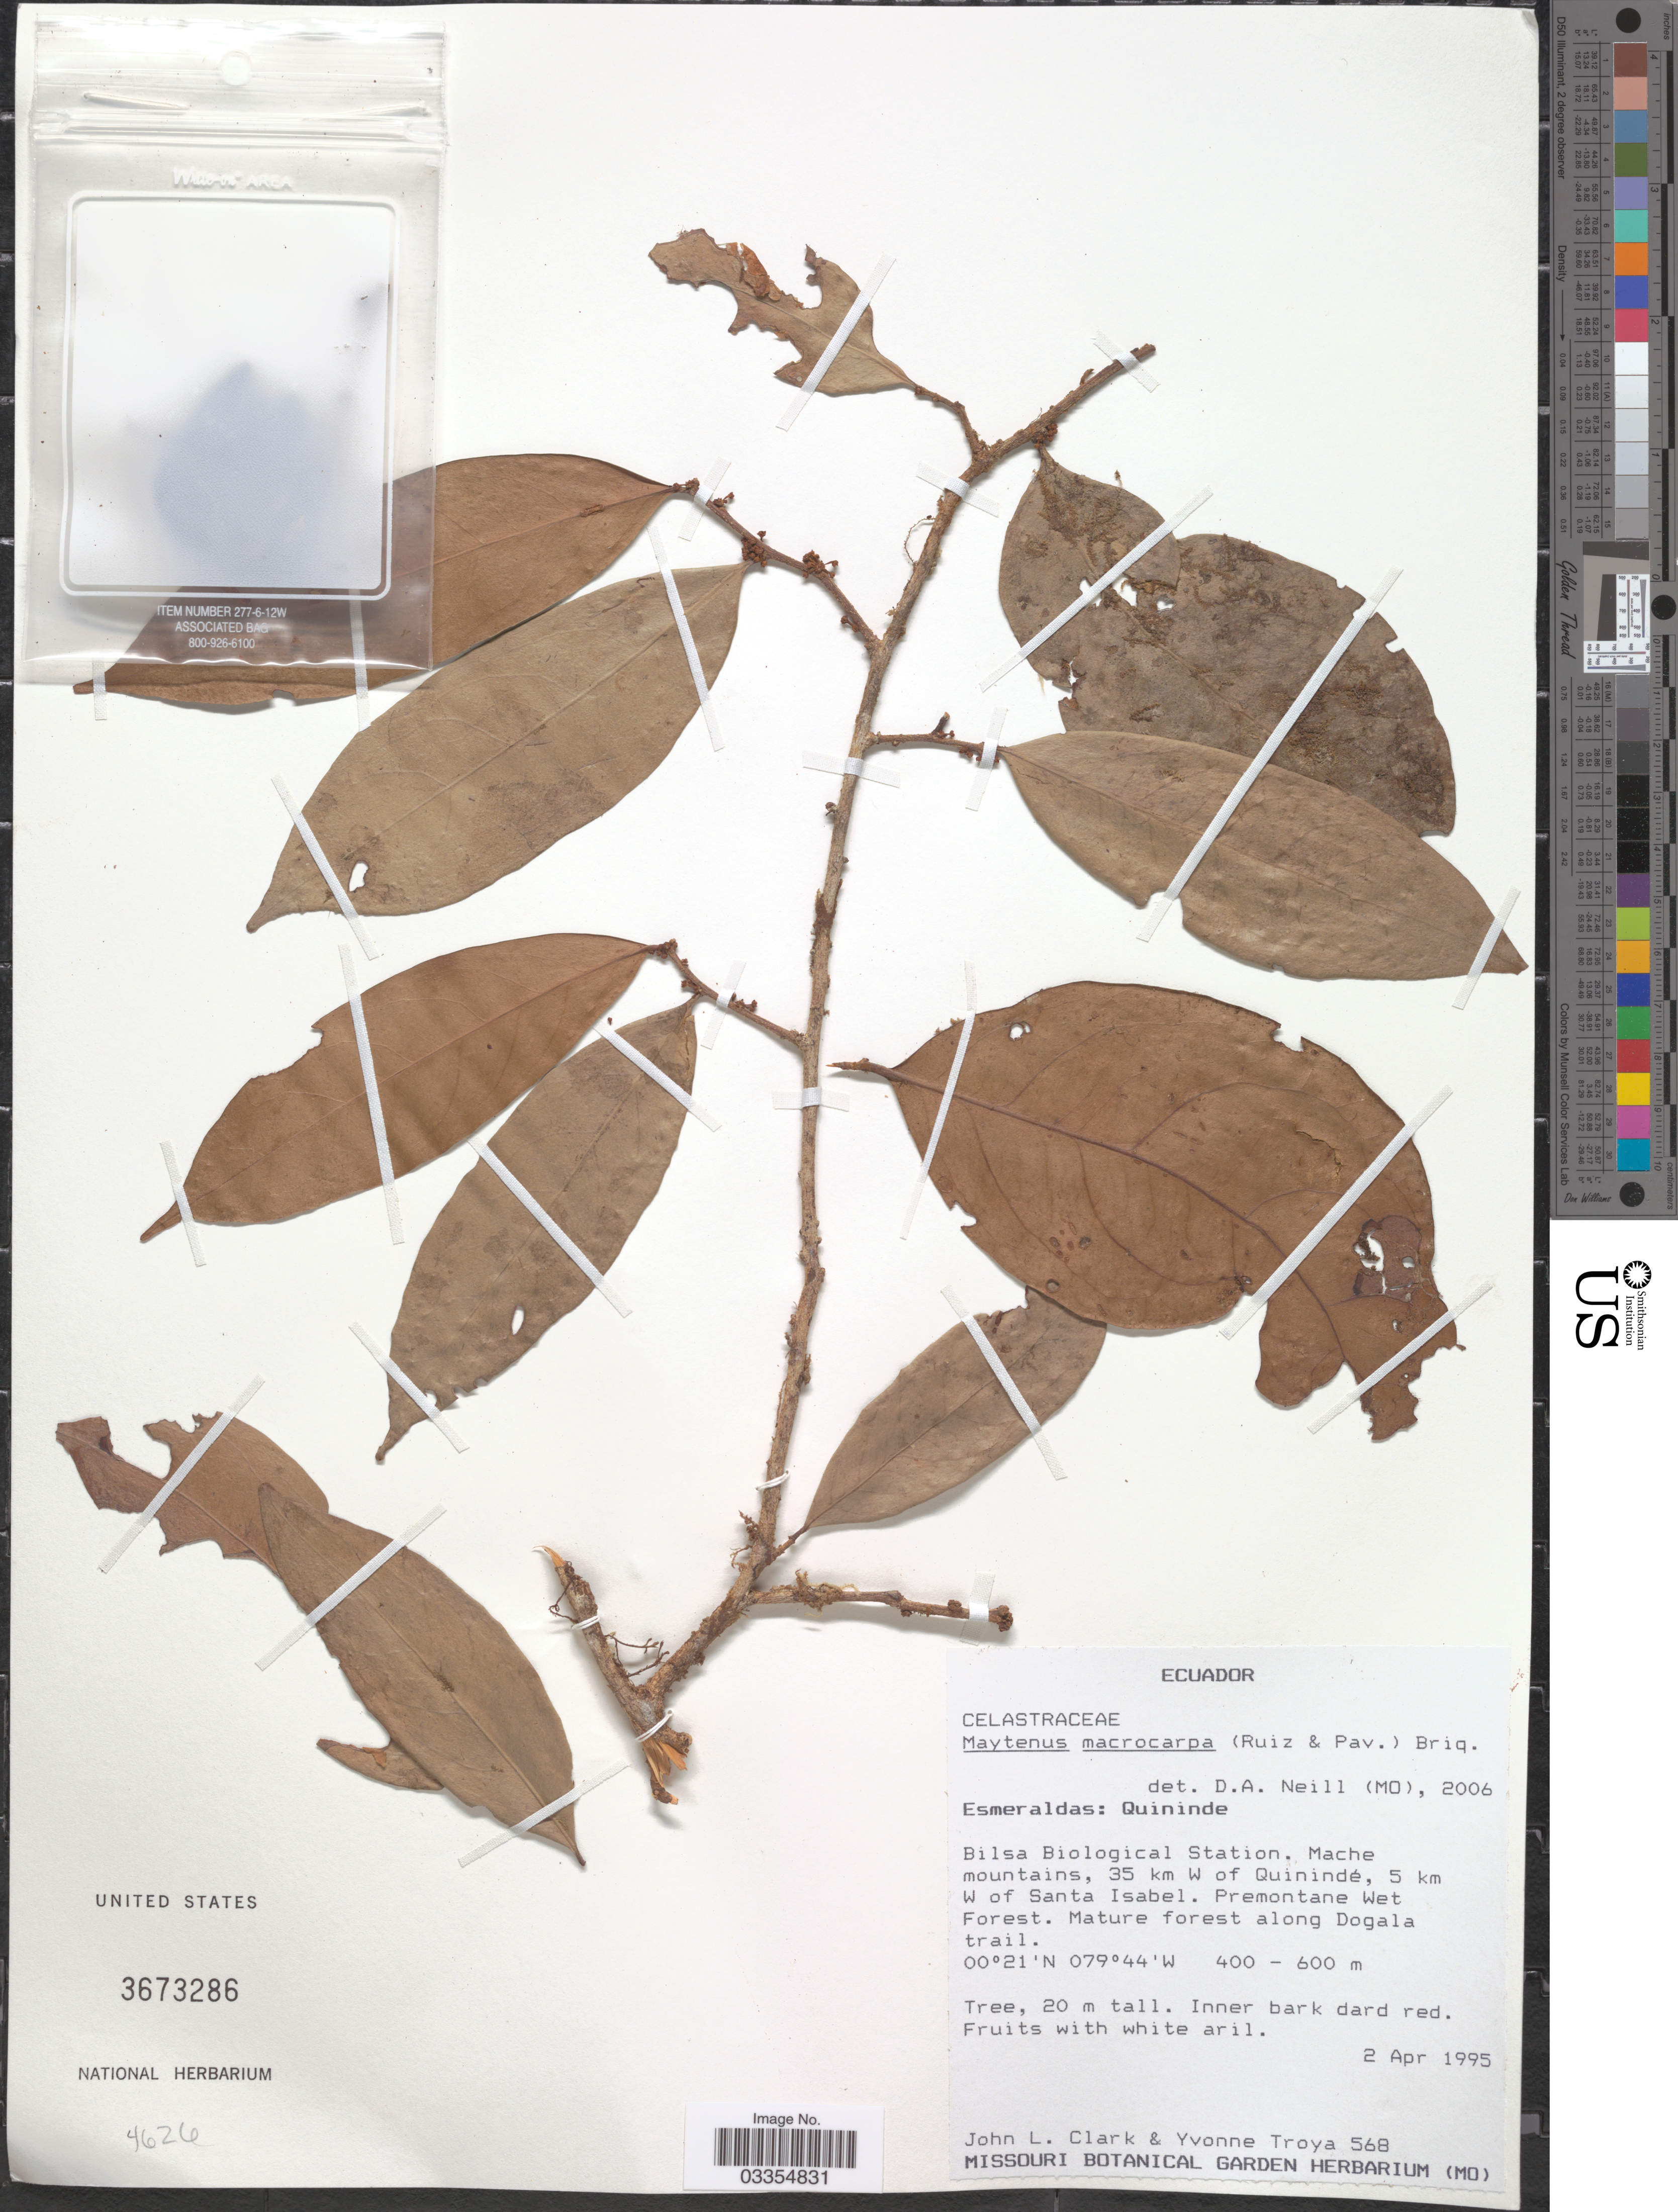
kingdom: Plantae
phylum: Tracheophyta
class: Magnoliopsida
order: Celastrales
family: Celastraceae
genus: Maytenus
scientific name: Maytenus macrocarpa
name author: (Ruiz & Pav.) Briq.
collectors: J. L. Clark & Y. Troya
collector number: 568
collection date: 1995-04-02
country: Ecuador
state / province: Esmeraldas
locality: Quininde. Bilsa Biological Station, Mache mountains, 35 km W of Quinindé, 5 km W of Santa Isabel.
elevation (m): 400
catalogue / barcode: US 3673286